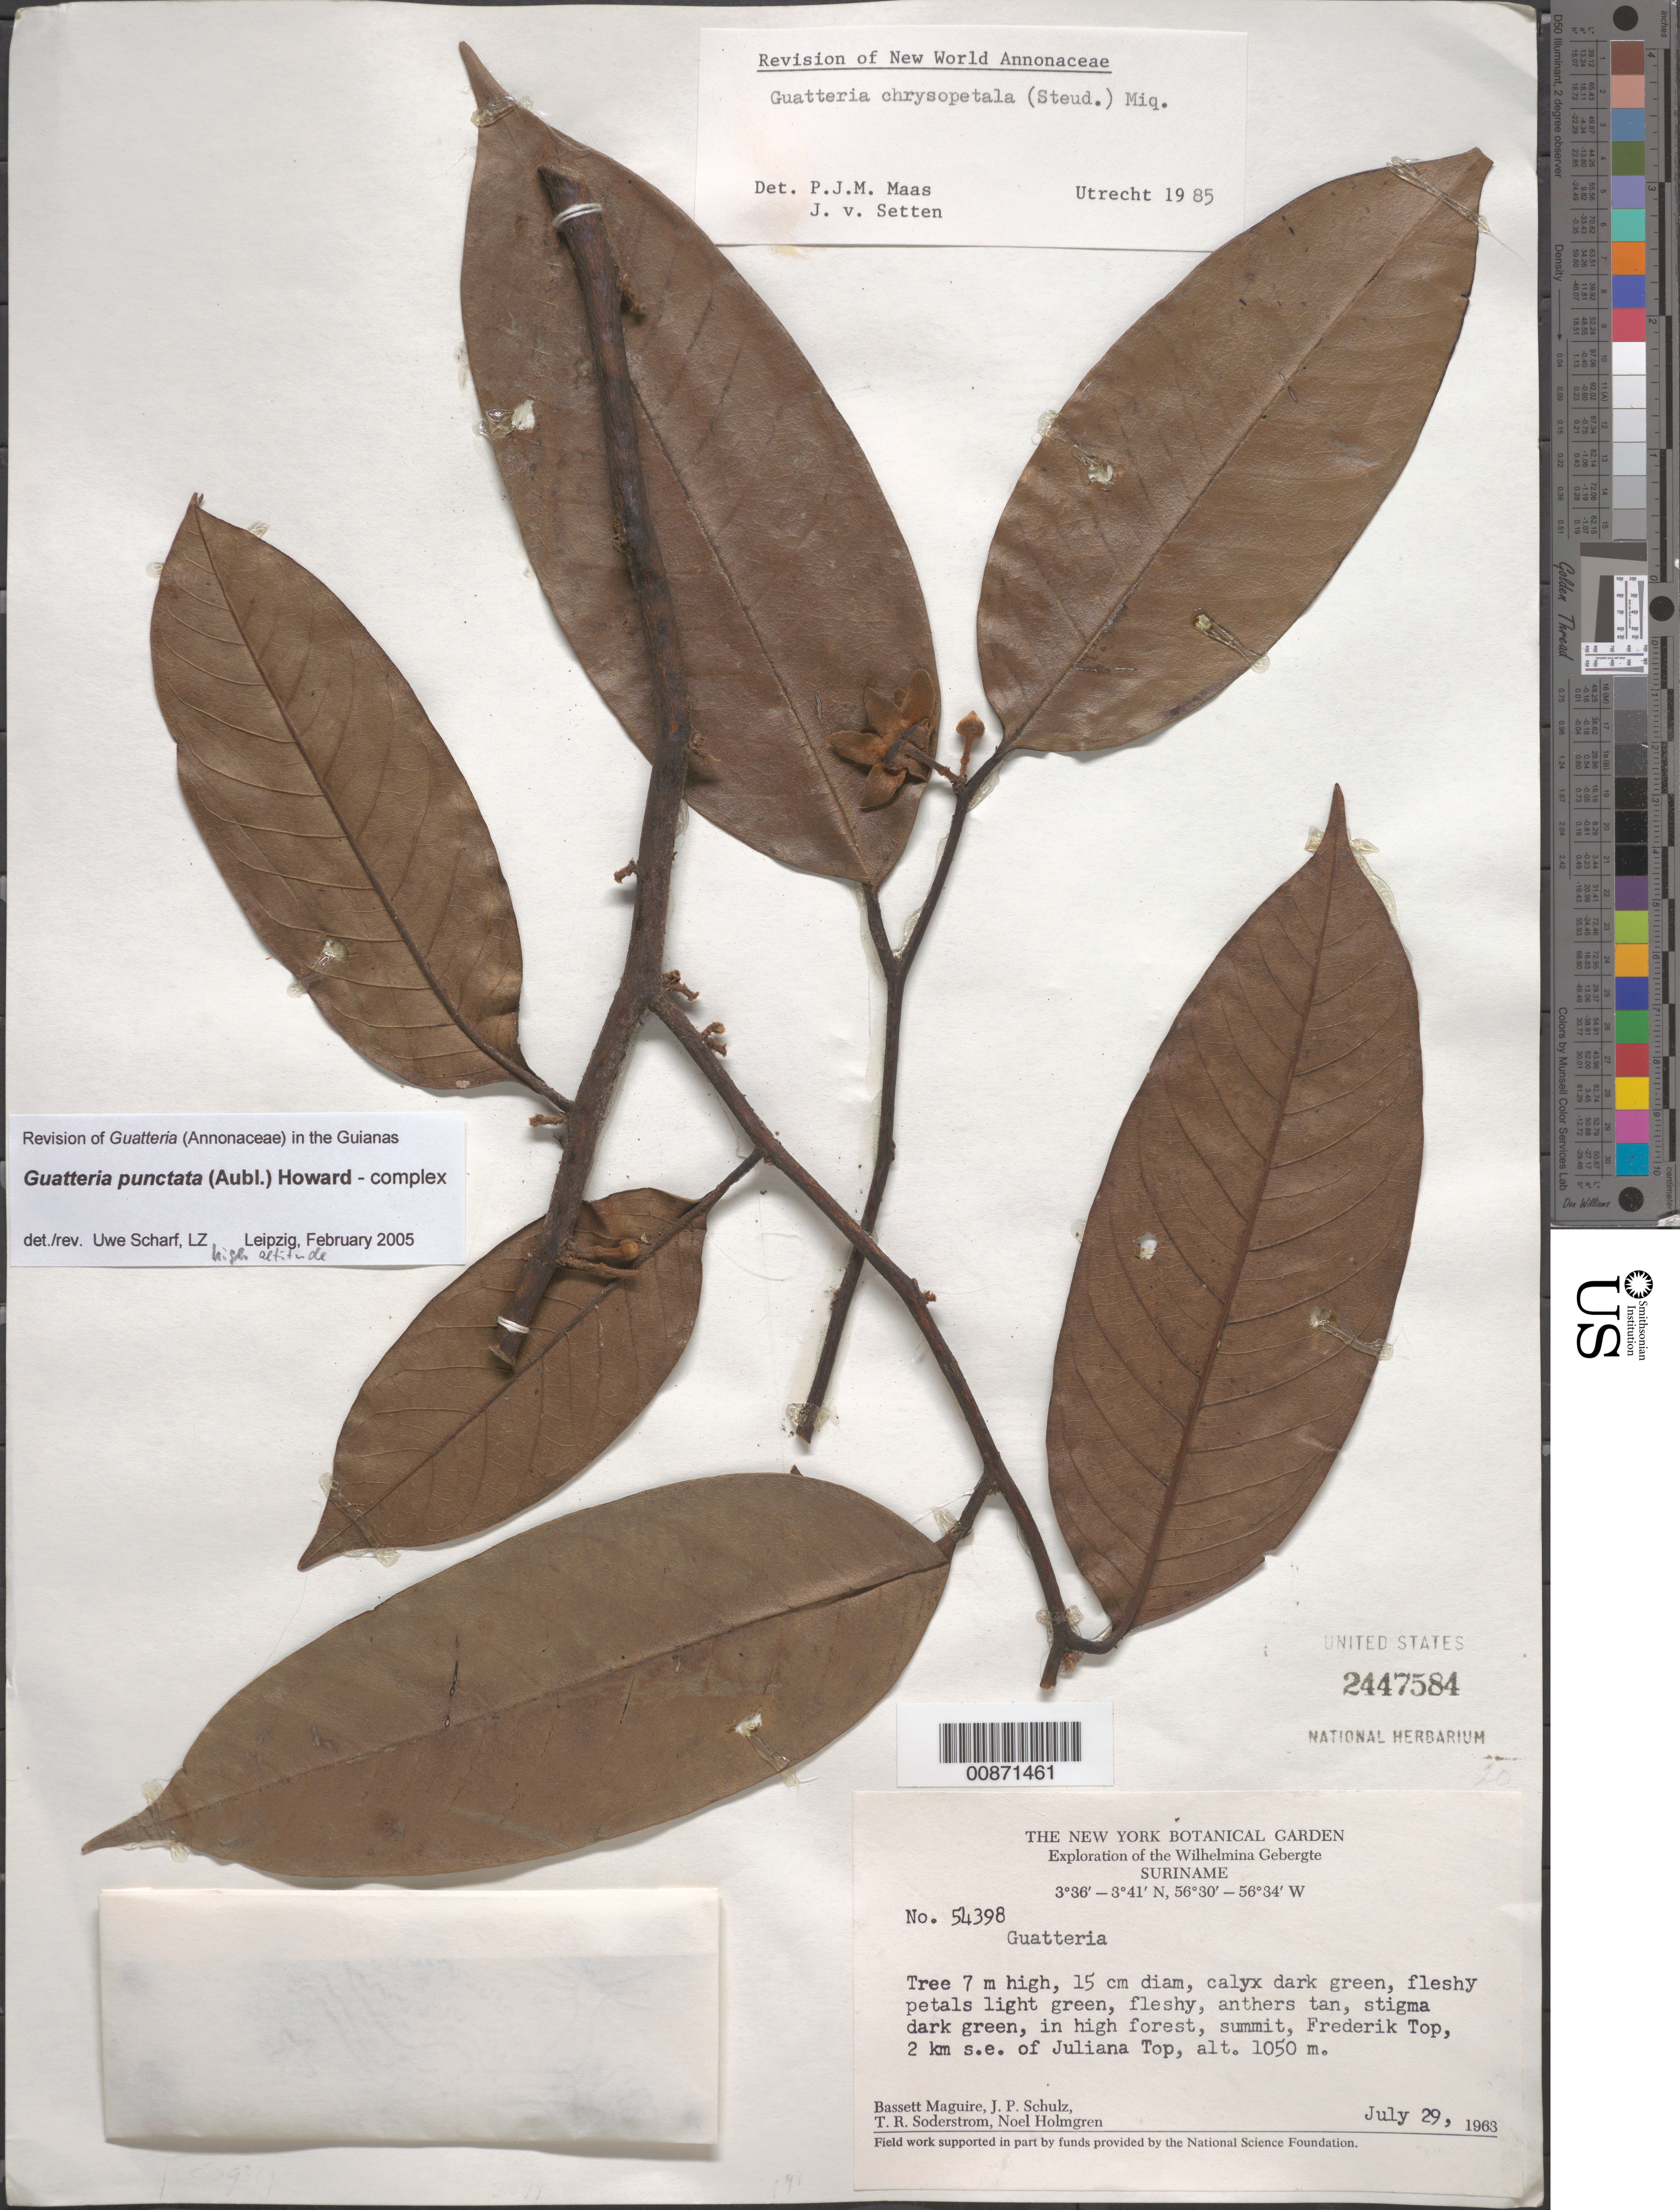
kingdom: Plantae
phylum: Tracheophyta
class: Magnoliopsida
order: Magnoliales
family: Annonaceae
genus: Guatteria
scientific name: Guatteria punctata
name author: (Aubl.) R.A. Howard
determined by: Scharf, U.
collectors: B. Maguire, J. P. Schulz, T. R. Soderstrom & N. H. Holmgren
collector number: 54398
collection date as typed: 29-Jul-63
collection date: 1963-07-29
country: Suriname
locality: Frederik Top, 2 km SE of Juliana Top, Wilhelmina Gebergte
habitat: High forest on summit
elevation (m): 1050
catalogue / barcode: US 2447584